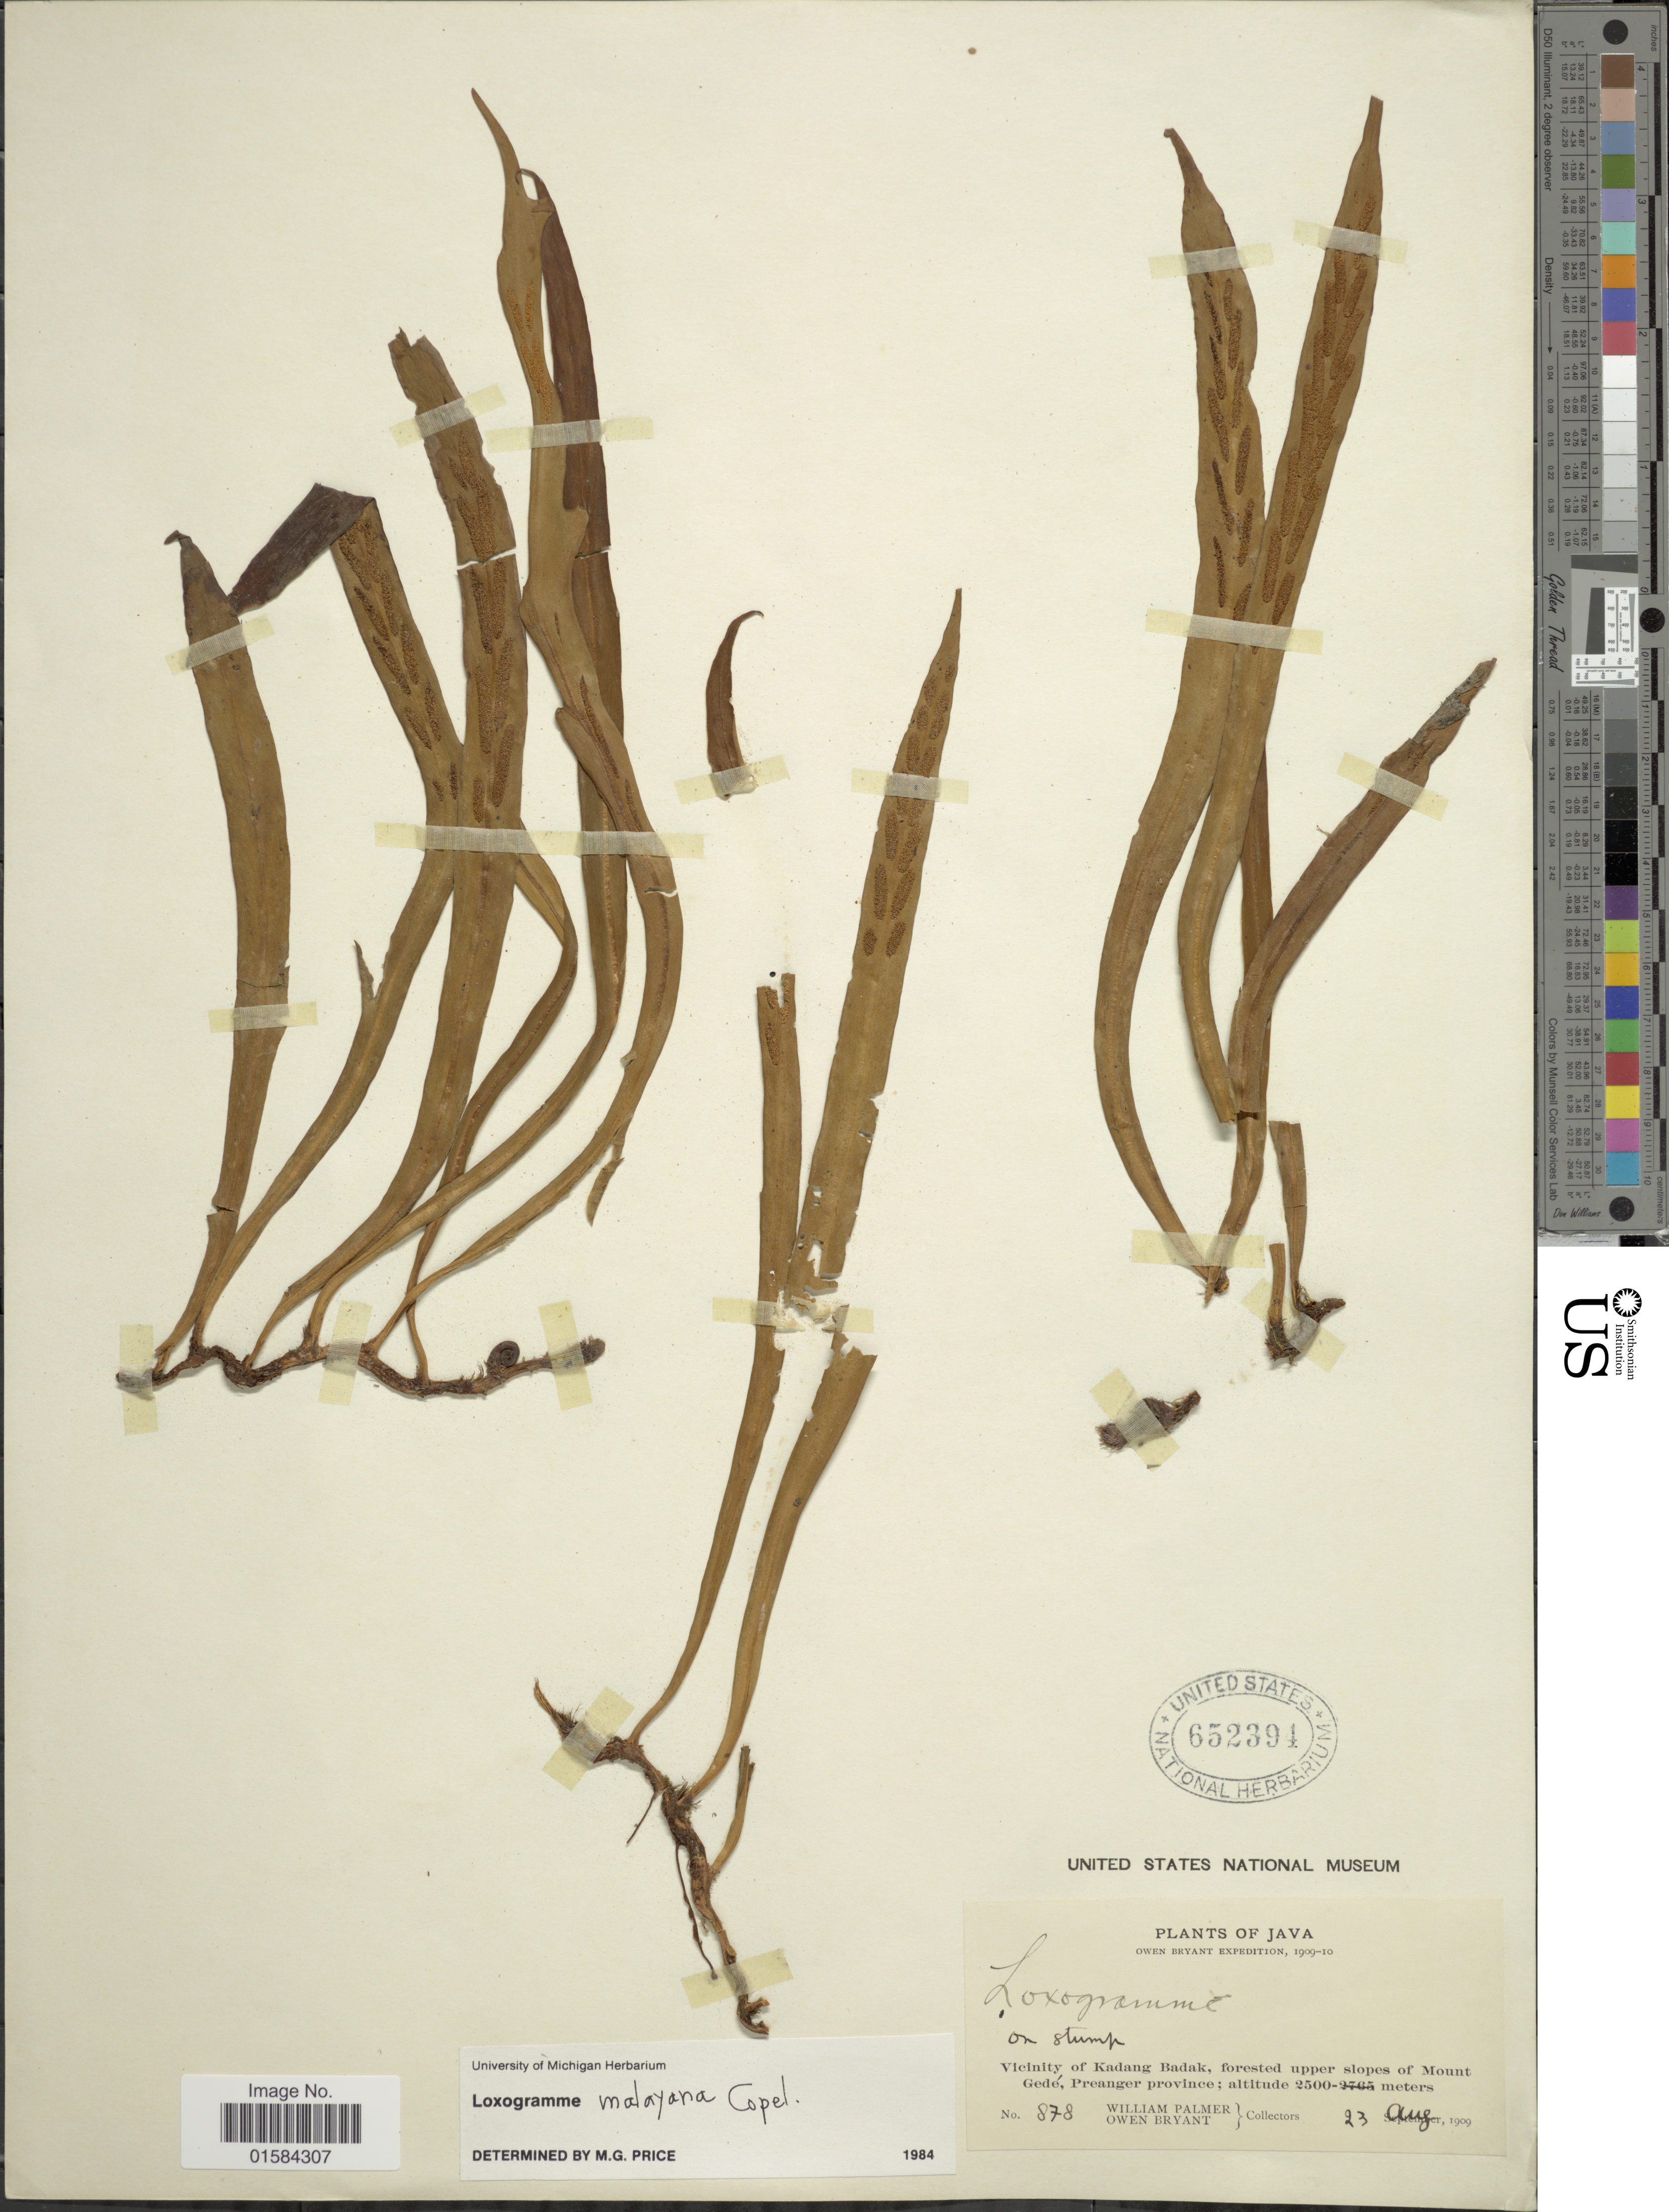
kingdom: Plantae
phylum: Tracheophyta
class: Polypodiopsida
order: Polypodiales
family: Polypodiaceae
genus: Loxogramme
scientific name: Loxogramme malayana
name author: Copel.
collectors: W. Palmer & O. Bryant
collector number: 878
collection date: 1909-08-23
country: Indonesia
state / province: Java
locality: Vicinity of Kadang Badak, forested upper slopes of Mount Gede, Prenager Province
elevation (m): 2500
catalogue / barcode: US 652394